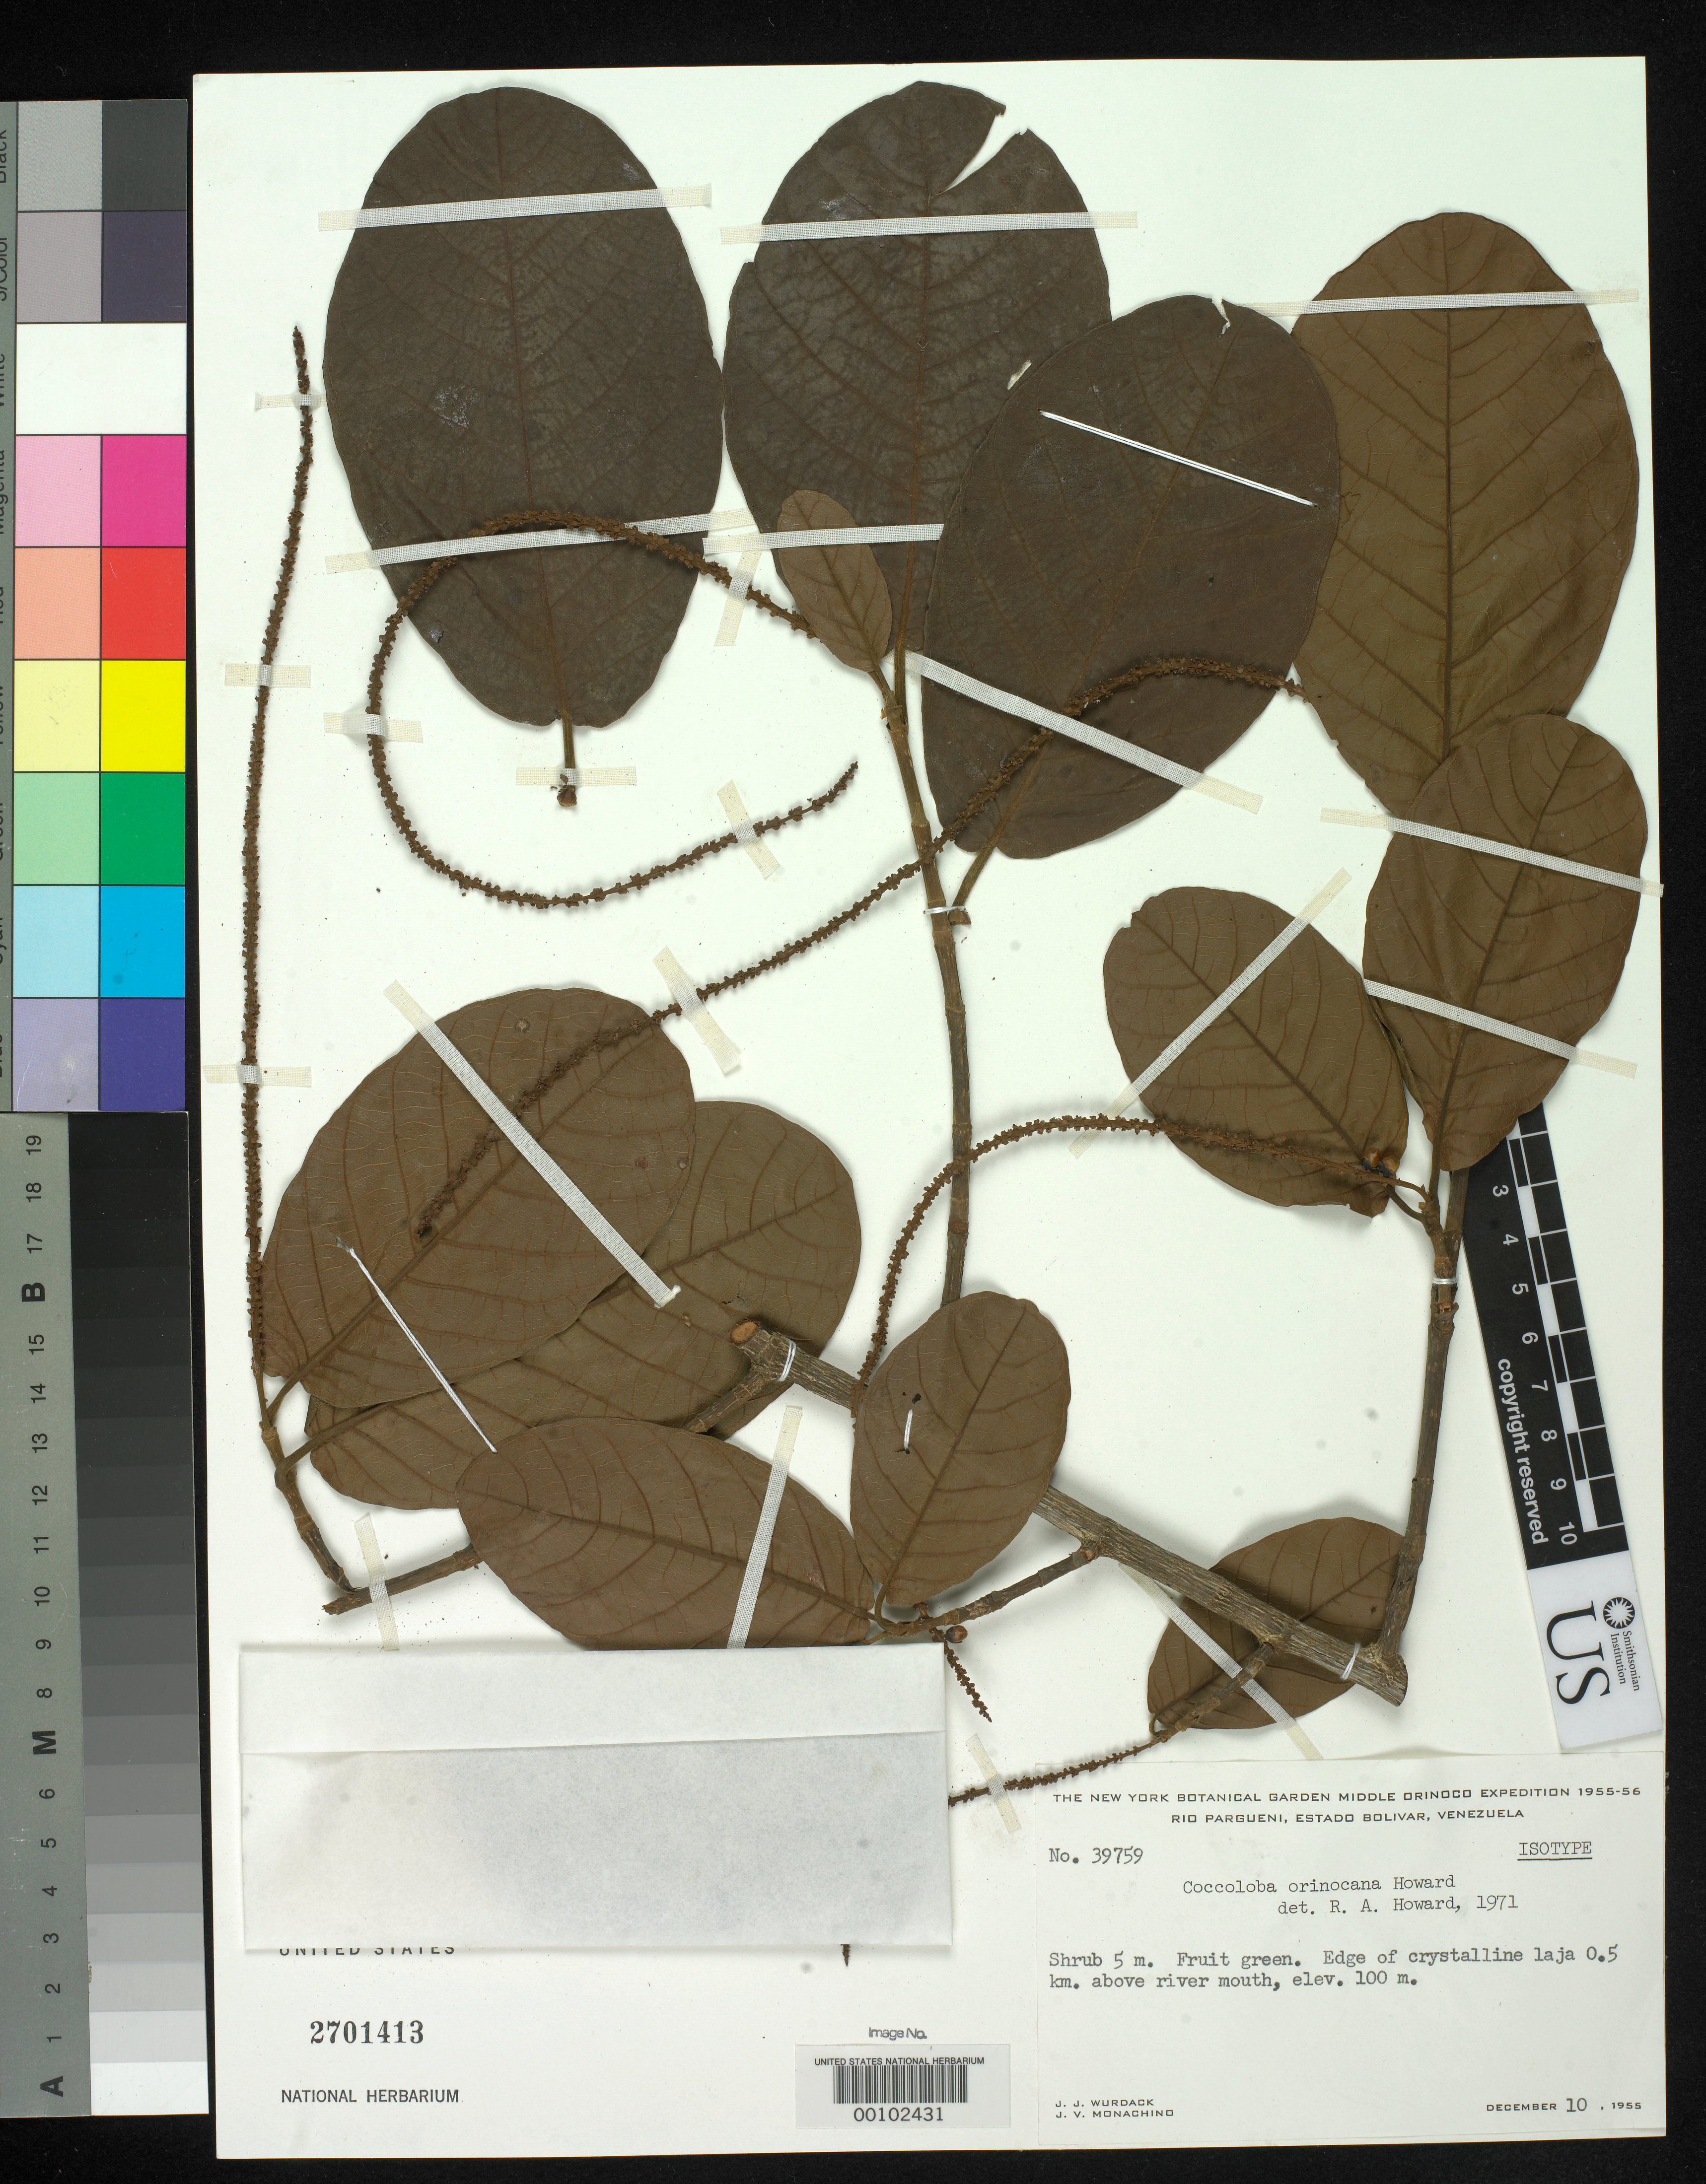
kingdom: Plantae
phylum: Tracheophyta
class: Magnoliopsida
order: Caryophyllales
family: Polygonaceae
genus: Coccoloba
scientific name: Coccoloba orinocana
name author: R.A. Howard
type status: Isotype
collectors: J. J. Wurdack & J. V. Monachino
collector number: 39759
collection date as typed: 10 Dec 1955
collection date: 1955-12-10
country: Venezuela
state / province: Bolivar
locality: Rio Pargueni, 0.5 km above River Mouth.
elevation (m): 100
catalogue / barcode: US 2701413